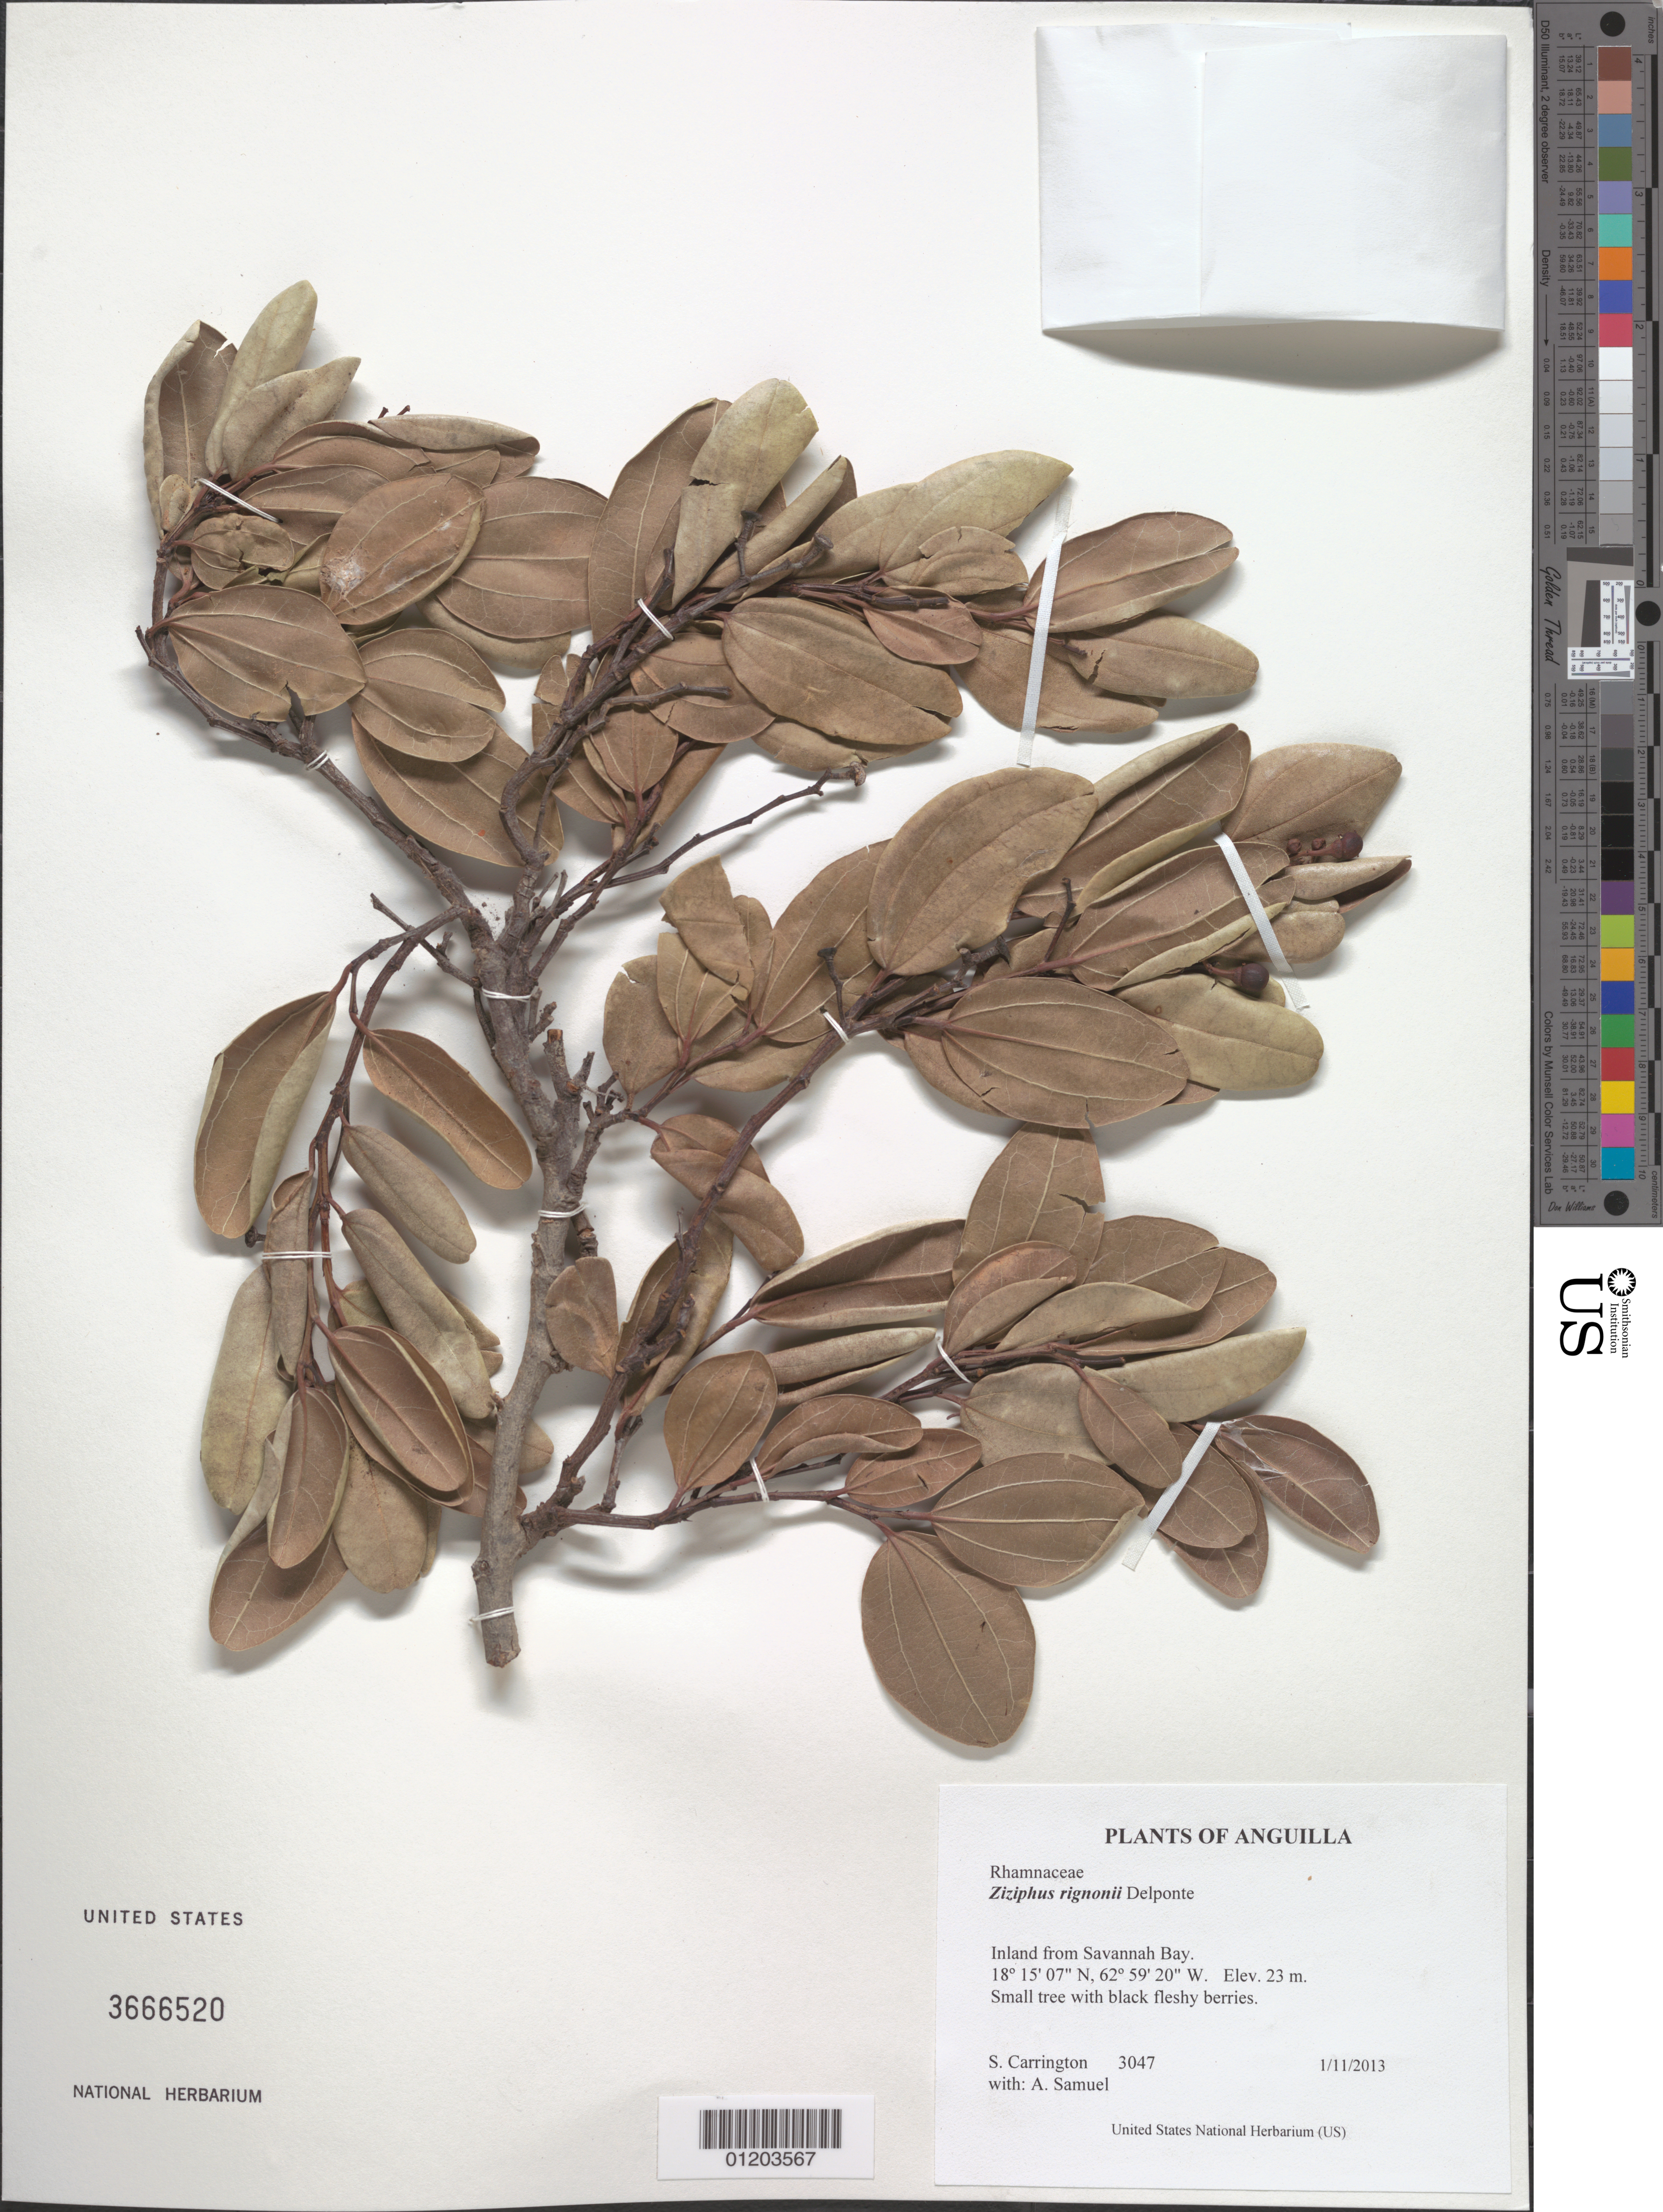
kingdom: Plantae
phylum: Tracheophyta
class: Magnoliopsida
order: Rosales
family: Rhamnaceae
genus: Sarcomphalus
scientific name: Sarcomphalus domingensis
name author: (Spreng.) Krug & Urb.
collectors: C. M. S. Carrington & A. Samuel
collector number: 3047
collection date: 2013-01-11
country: Anguilla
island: Anguilla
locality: Savannah Bay, inland.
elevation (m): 23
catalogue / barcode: US 3666520